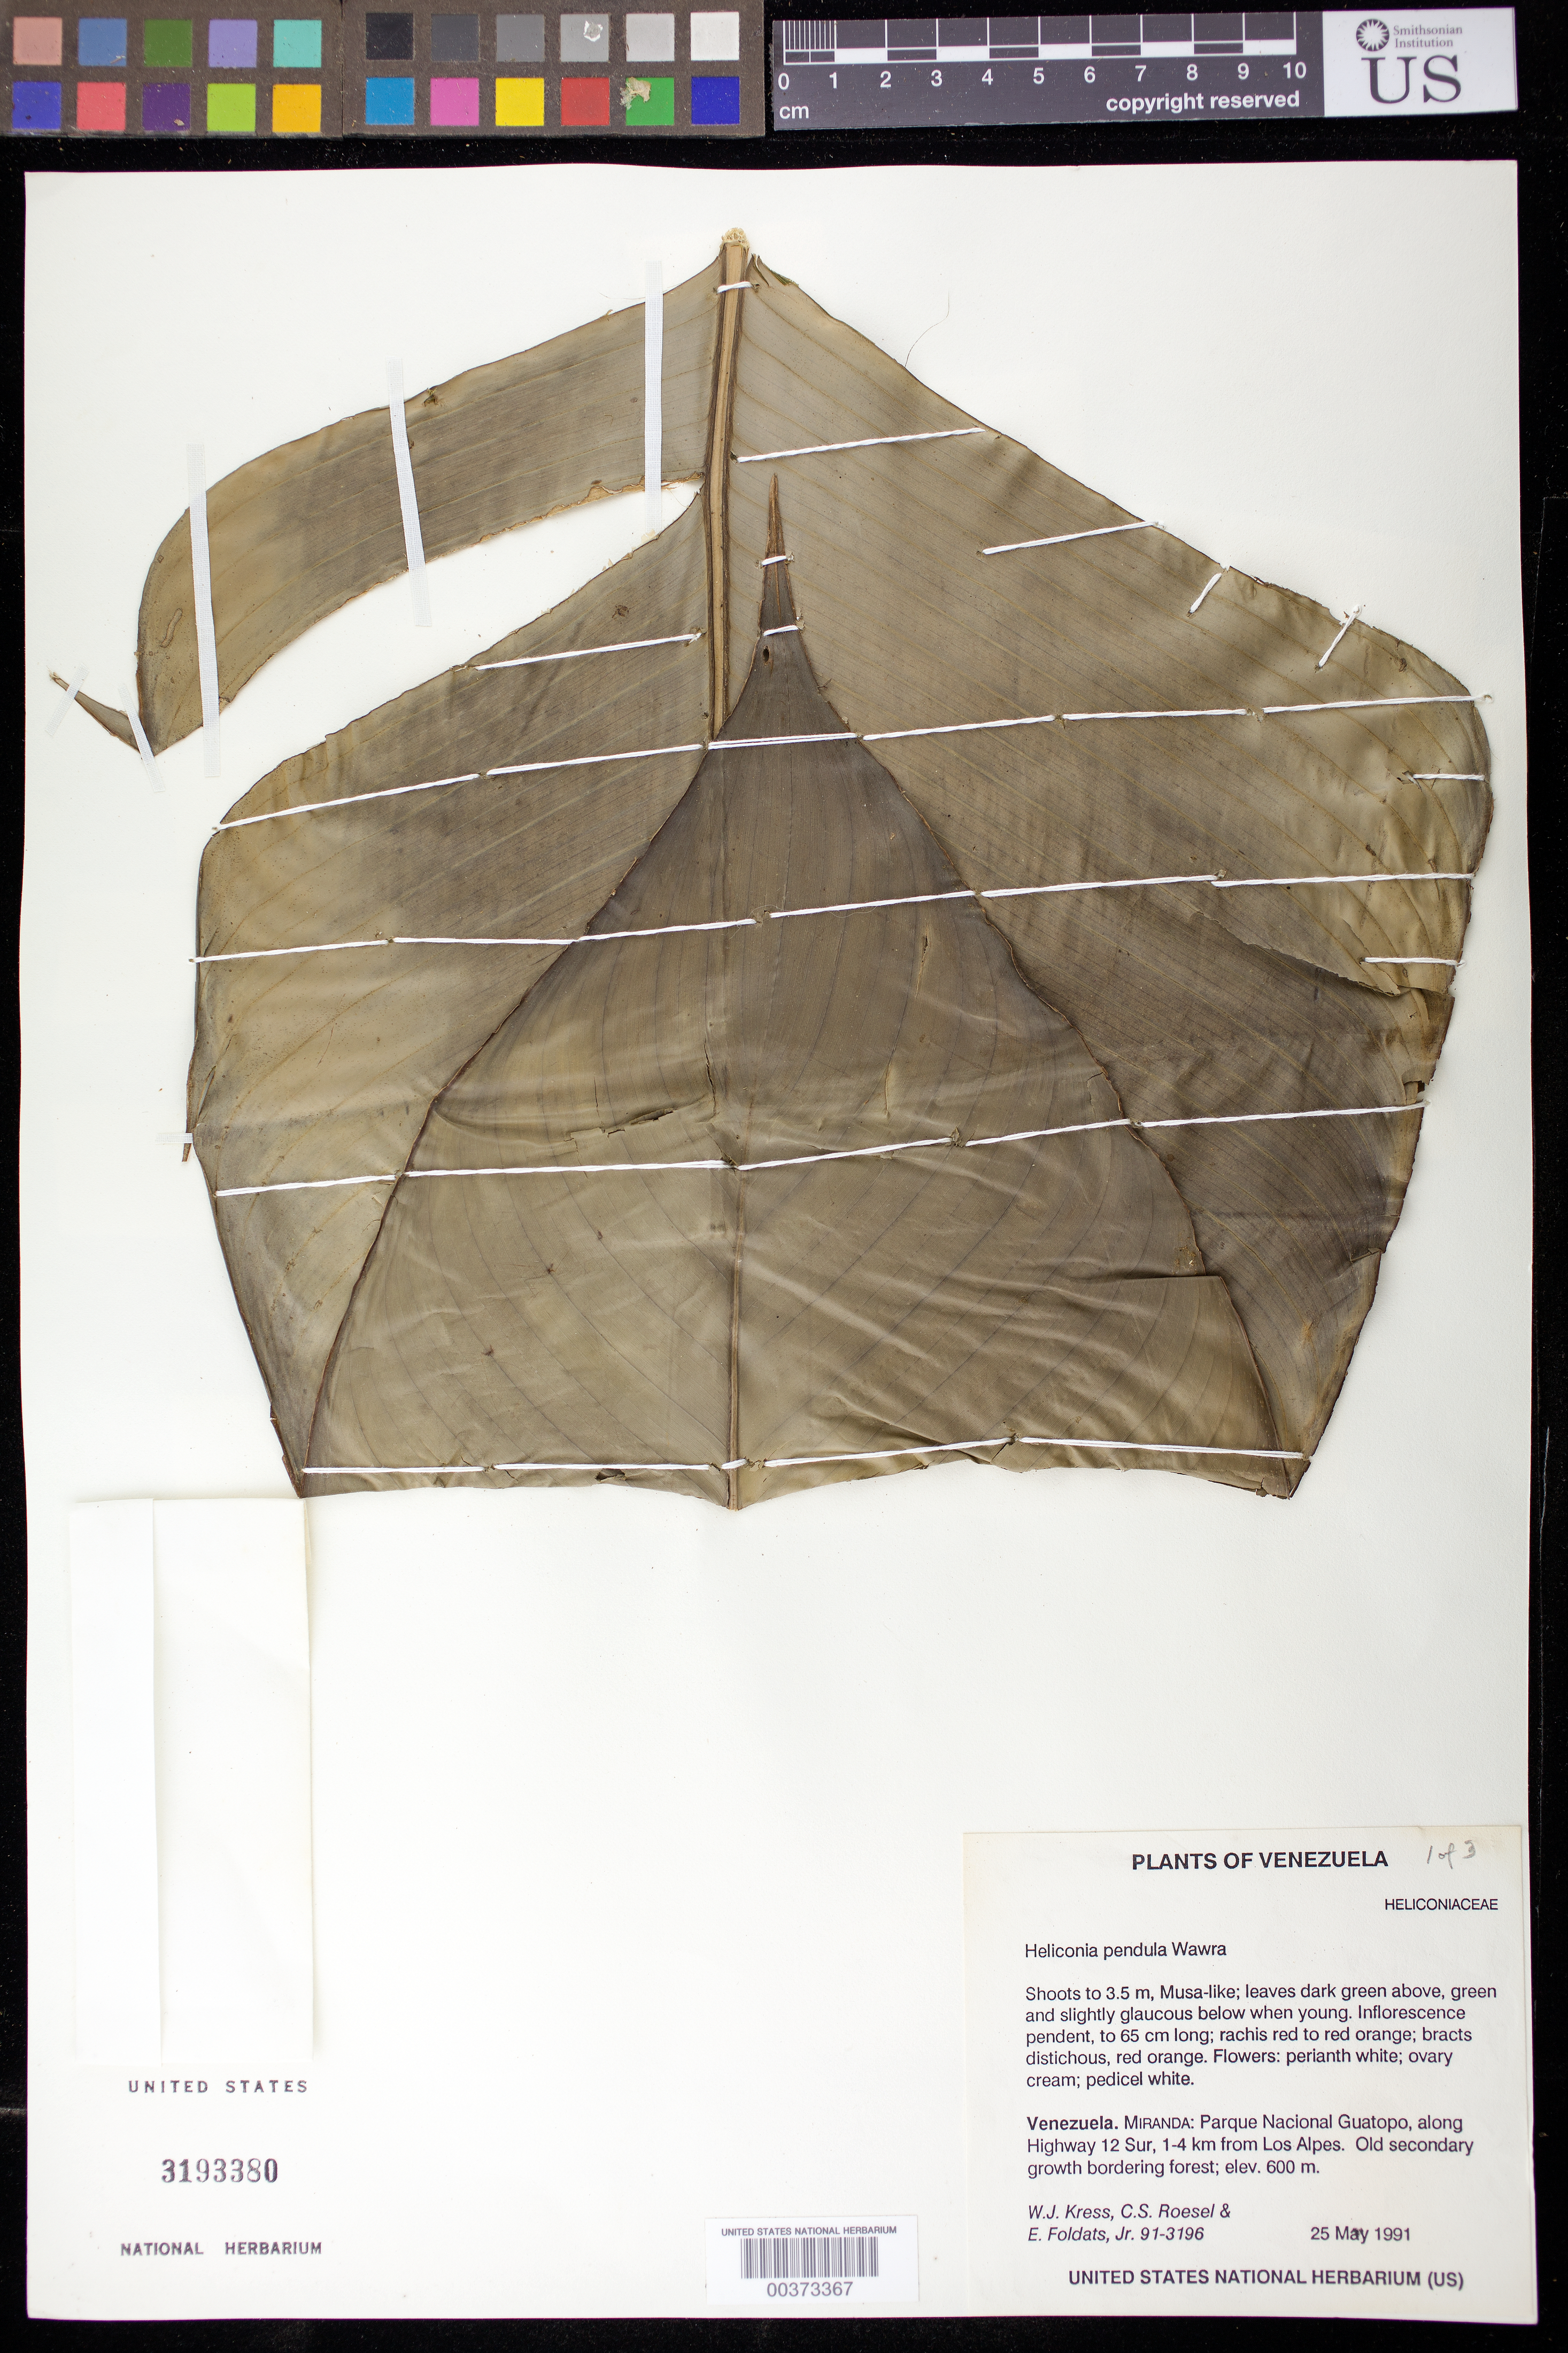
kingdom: Plantae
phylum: Tracheophyta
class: Liliopsida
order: Zingiberales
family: Heliconiaceae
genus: Heliconia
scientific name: Heliconia pendula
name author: Wawra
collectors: W. J. Kress, C. S. Roesel & E. Foldats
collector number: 91-3196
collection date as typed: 25 May 1991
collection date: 1991-05-25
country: Venezuela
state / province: Miranda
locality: Parque nacional guatopo, along hwy 12 sur, 1-4 km from los alpes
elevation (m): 600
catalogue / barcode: US 3193380